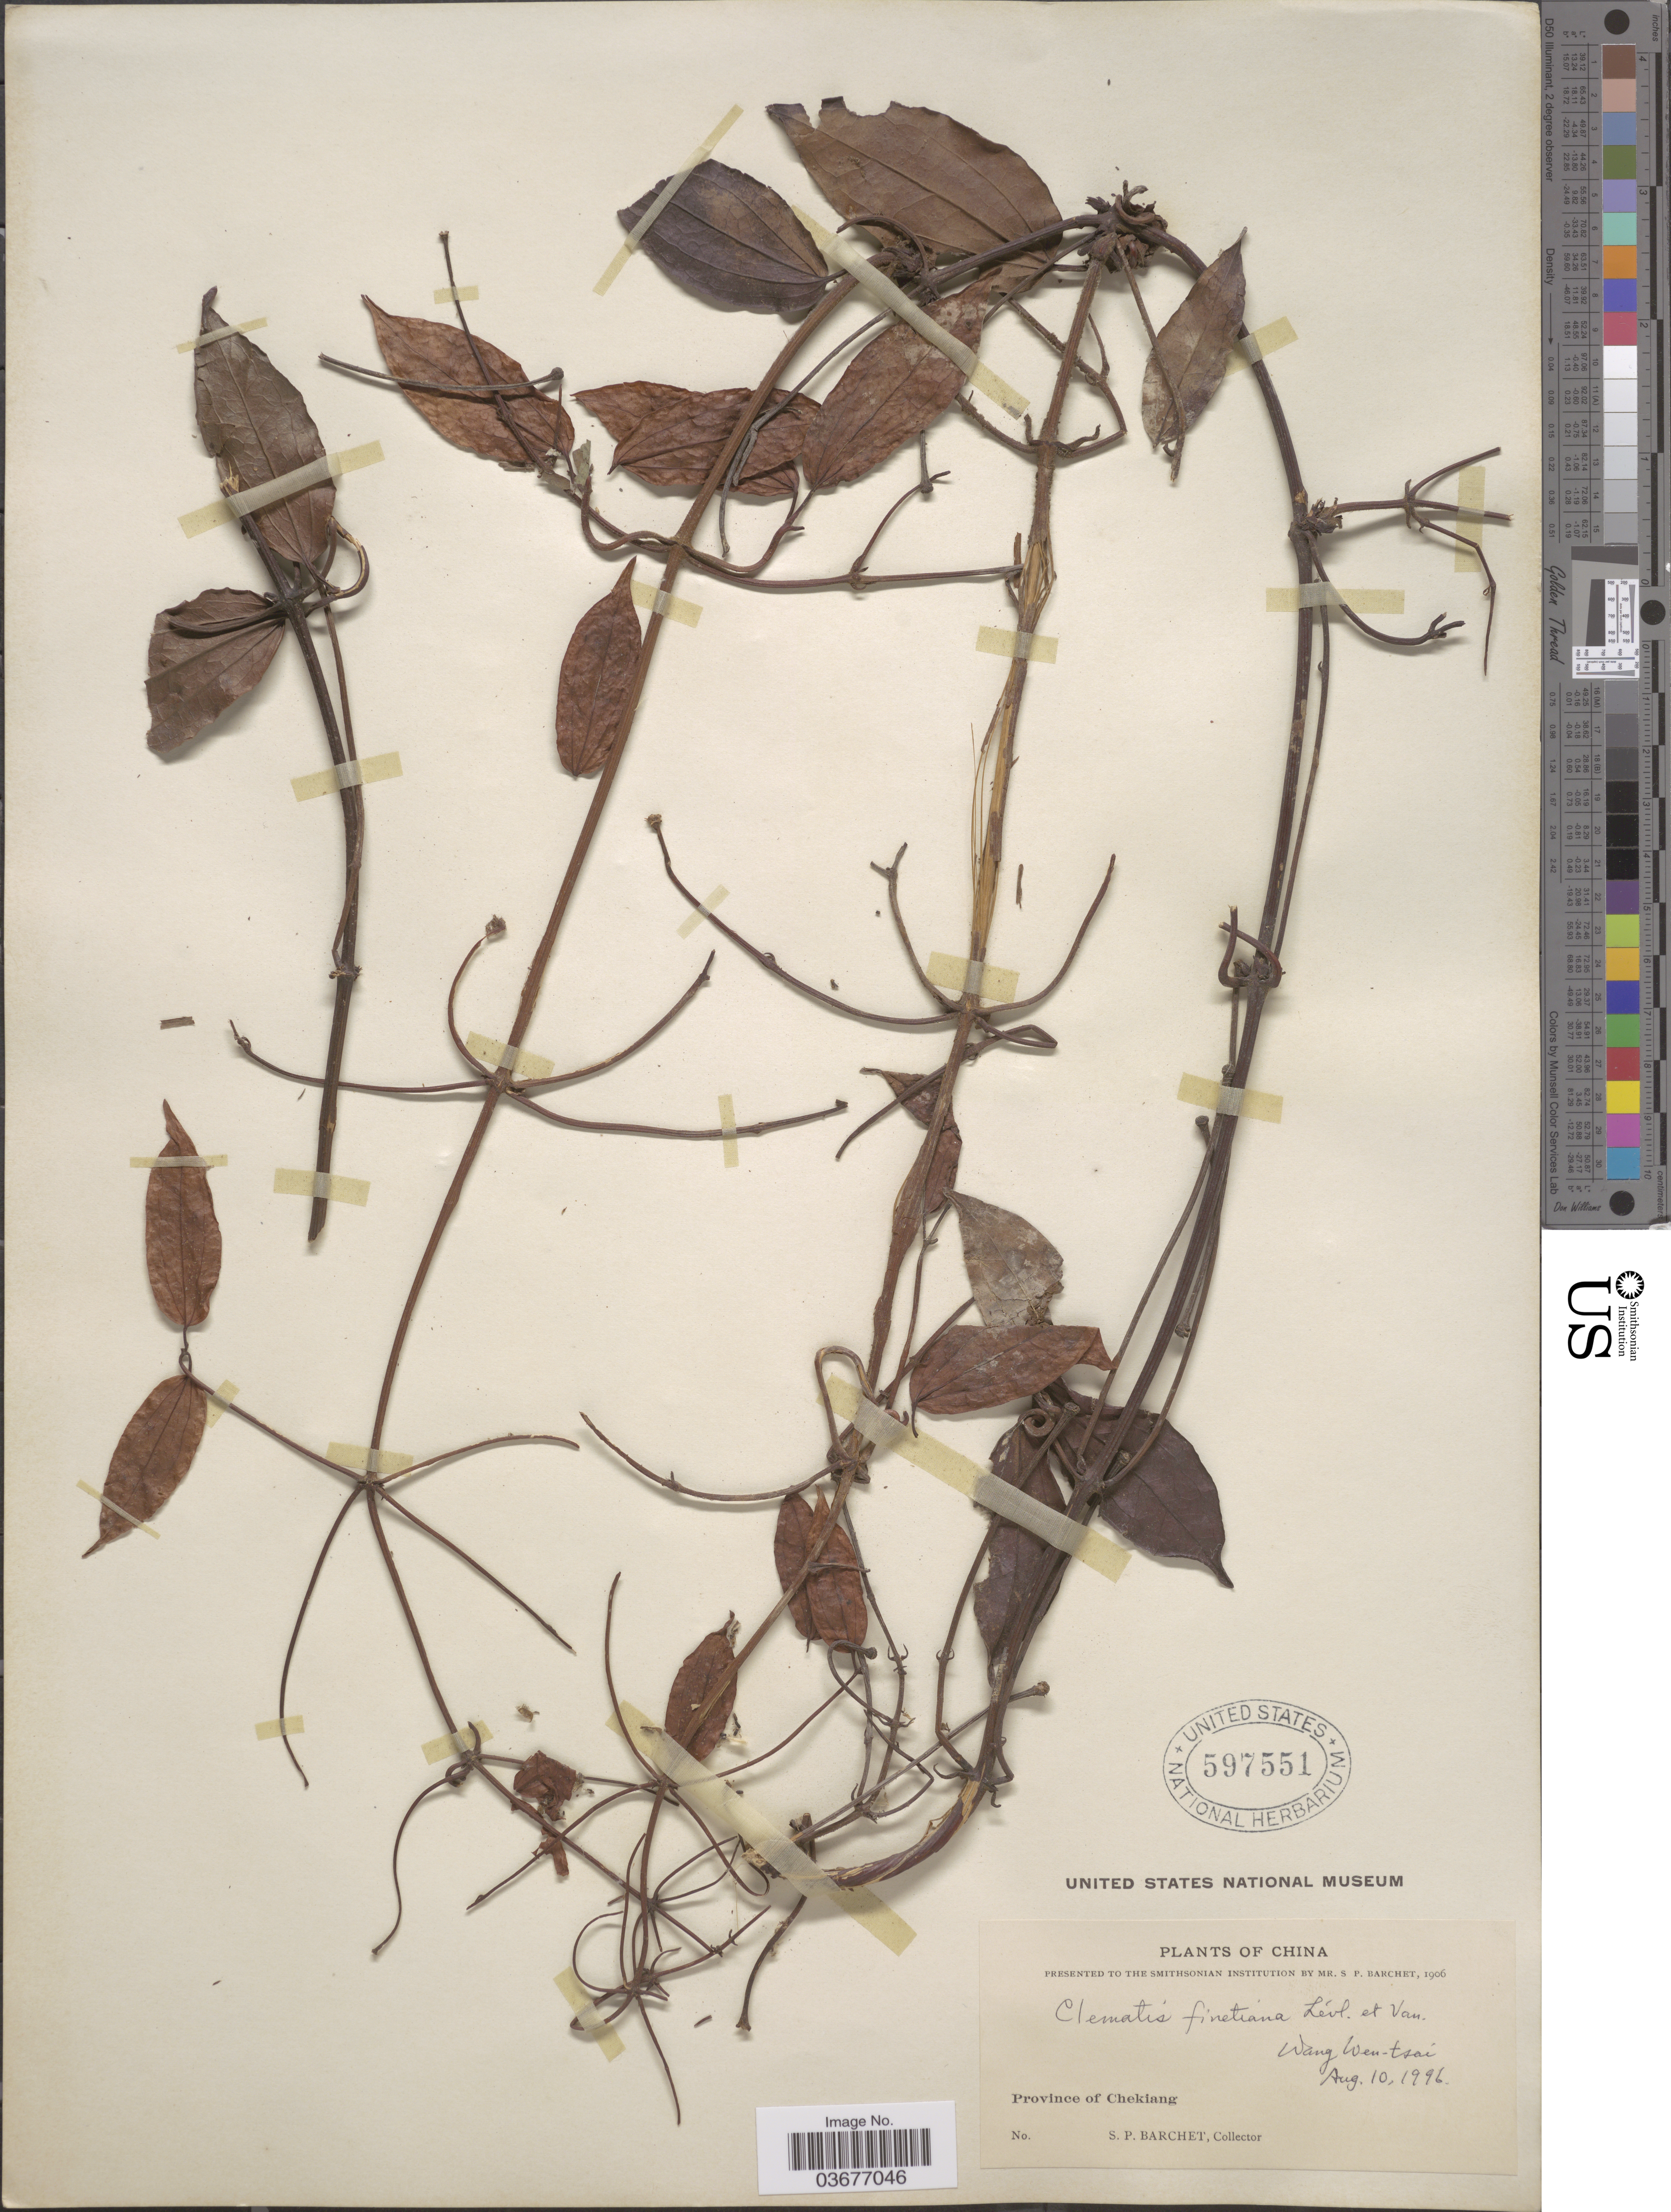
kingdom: Plantae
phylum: Tracheophyta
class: Magnoliopsida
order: Ranunculales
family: Ranunculaceae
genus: Clematis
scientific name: Clematis finetiana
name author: H. Lév. & Vaniot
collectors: S. P. Barchet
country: China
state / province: Zhejiang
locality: Province of Chekiang.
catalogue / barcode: US 597551